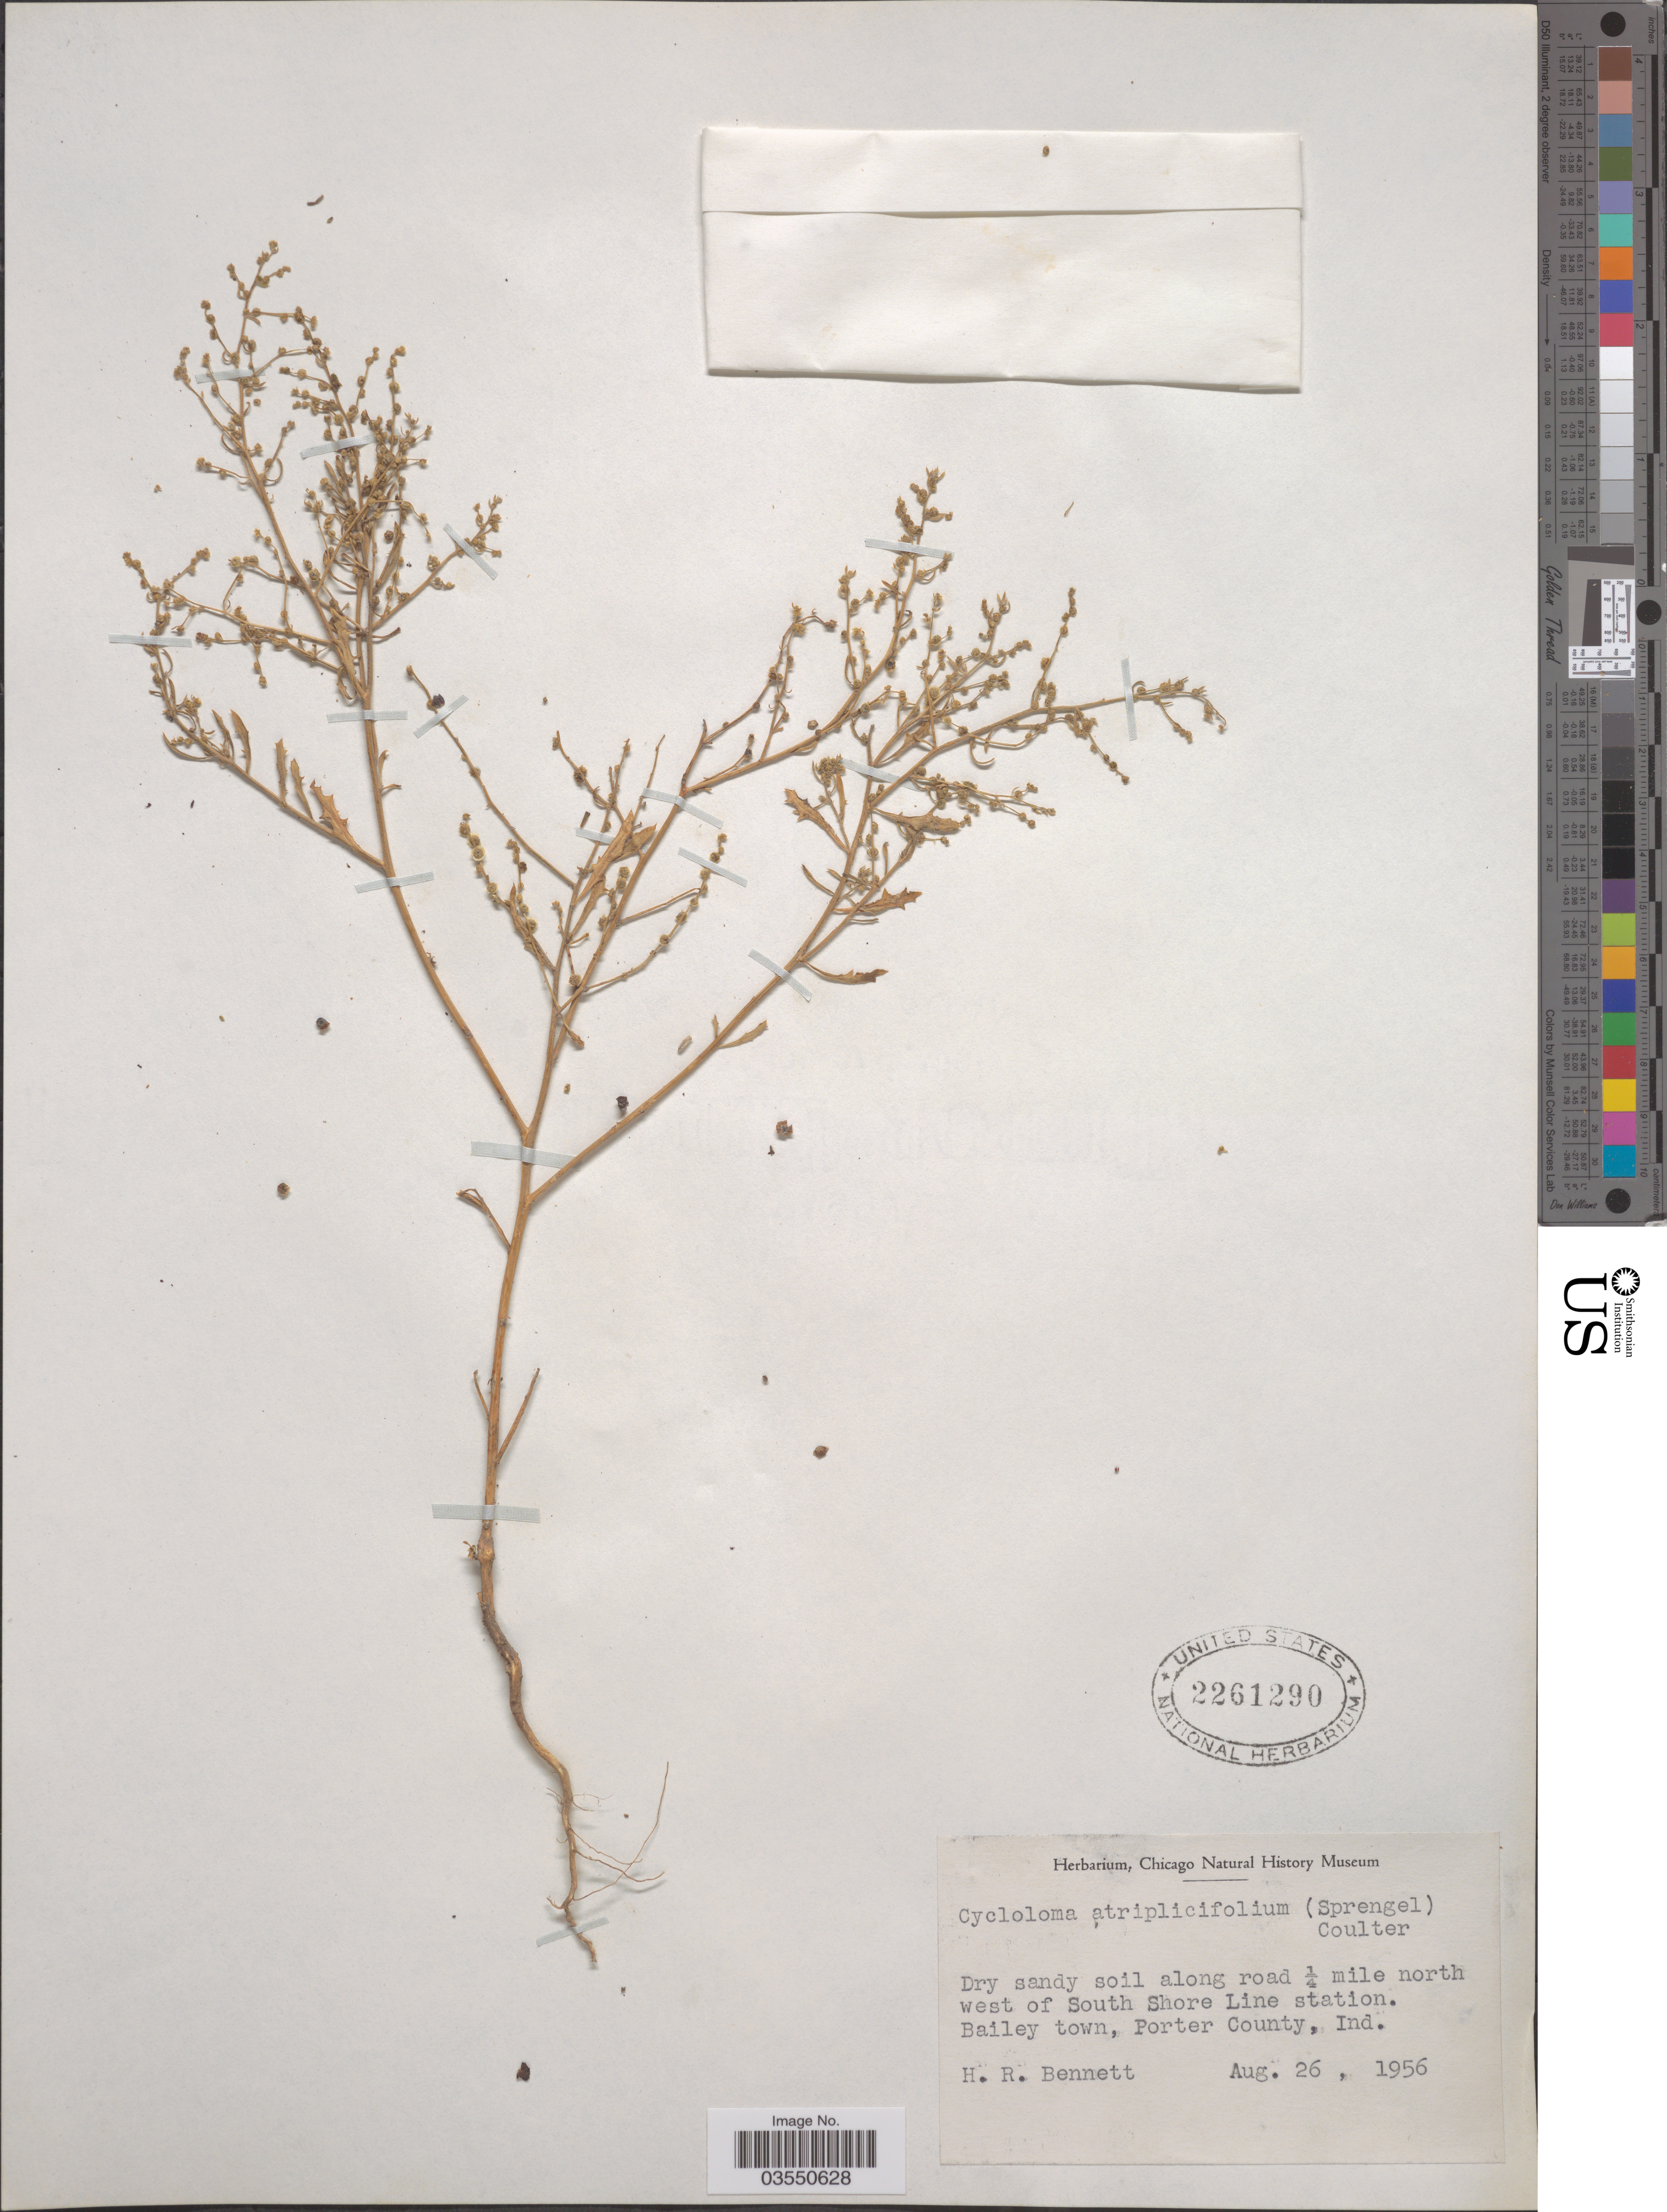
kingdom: Plantae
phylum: Tracheophyta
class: Magnoliopsida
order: Caryophyllales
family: Amaranthaceae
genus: Dysphania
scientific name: Dysphania atriplicifolia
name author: (Spreng.) G. Kadereit et al.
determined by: U.S. National Herbarium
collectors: H. R. Bennett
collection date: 1956-08-26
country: United States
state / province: Indiana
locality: Along road ¼ mile north west of South Shore Line station. Bailey town, Porter County.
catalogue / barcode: US 2261290